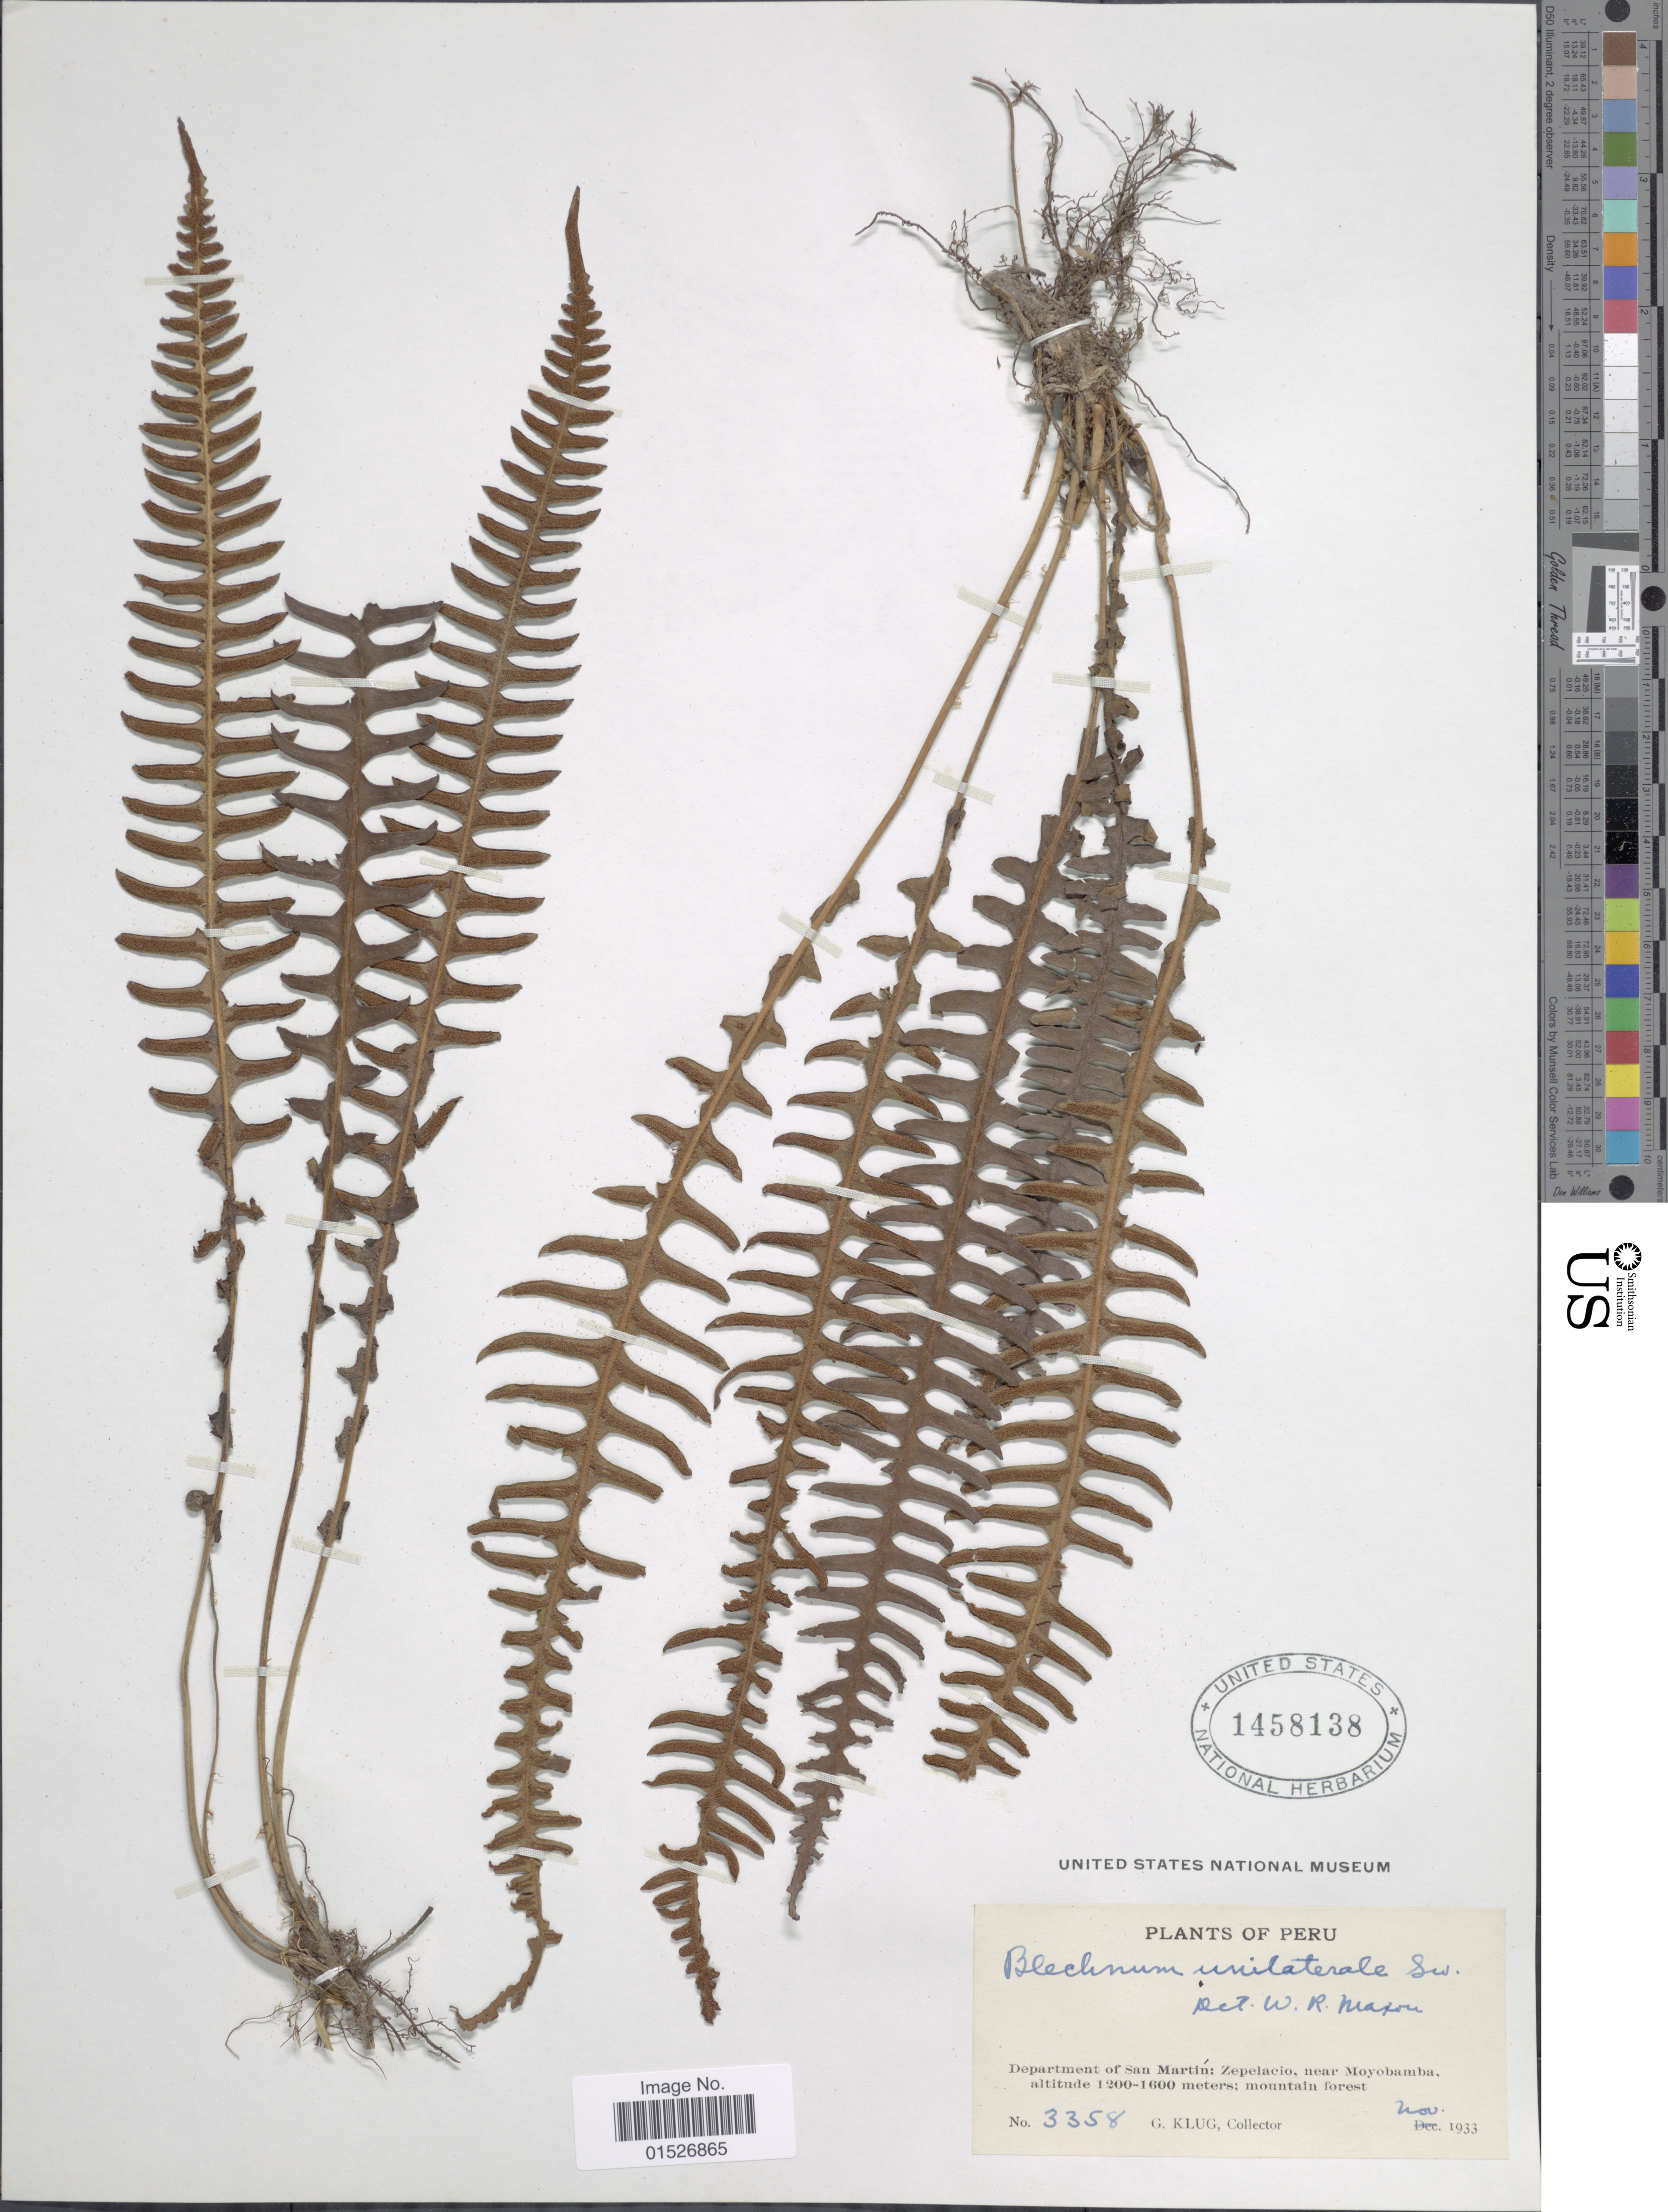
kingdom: Plantae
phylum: Tracheophyta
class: Polypodiopsida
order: Polypodiales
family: Blechnaceae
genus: Blechnum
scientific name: Blechnum polypodioides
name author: Raddi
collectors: G. Klug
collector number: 3358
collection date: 1933-11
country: Peru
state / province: San Martín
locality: Department of San Martin: Zepelacio, near Moyobamba.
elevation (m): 1200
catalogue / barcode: US 1458138